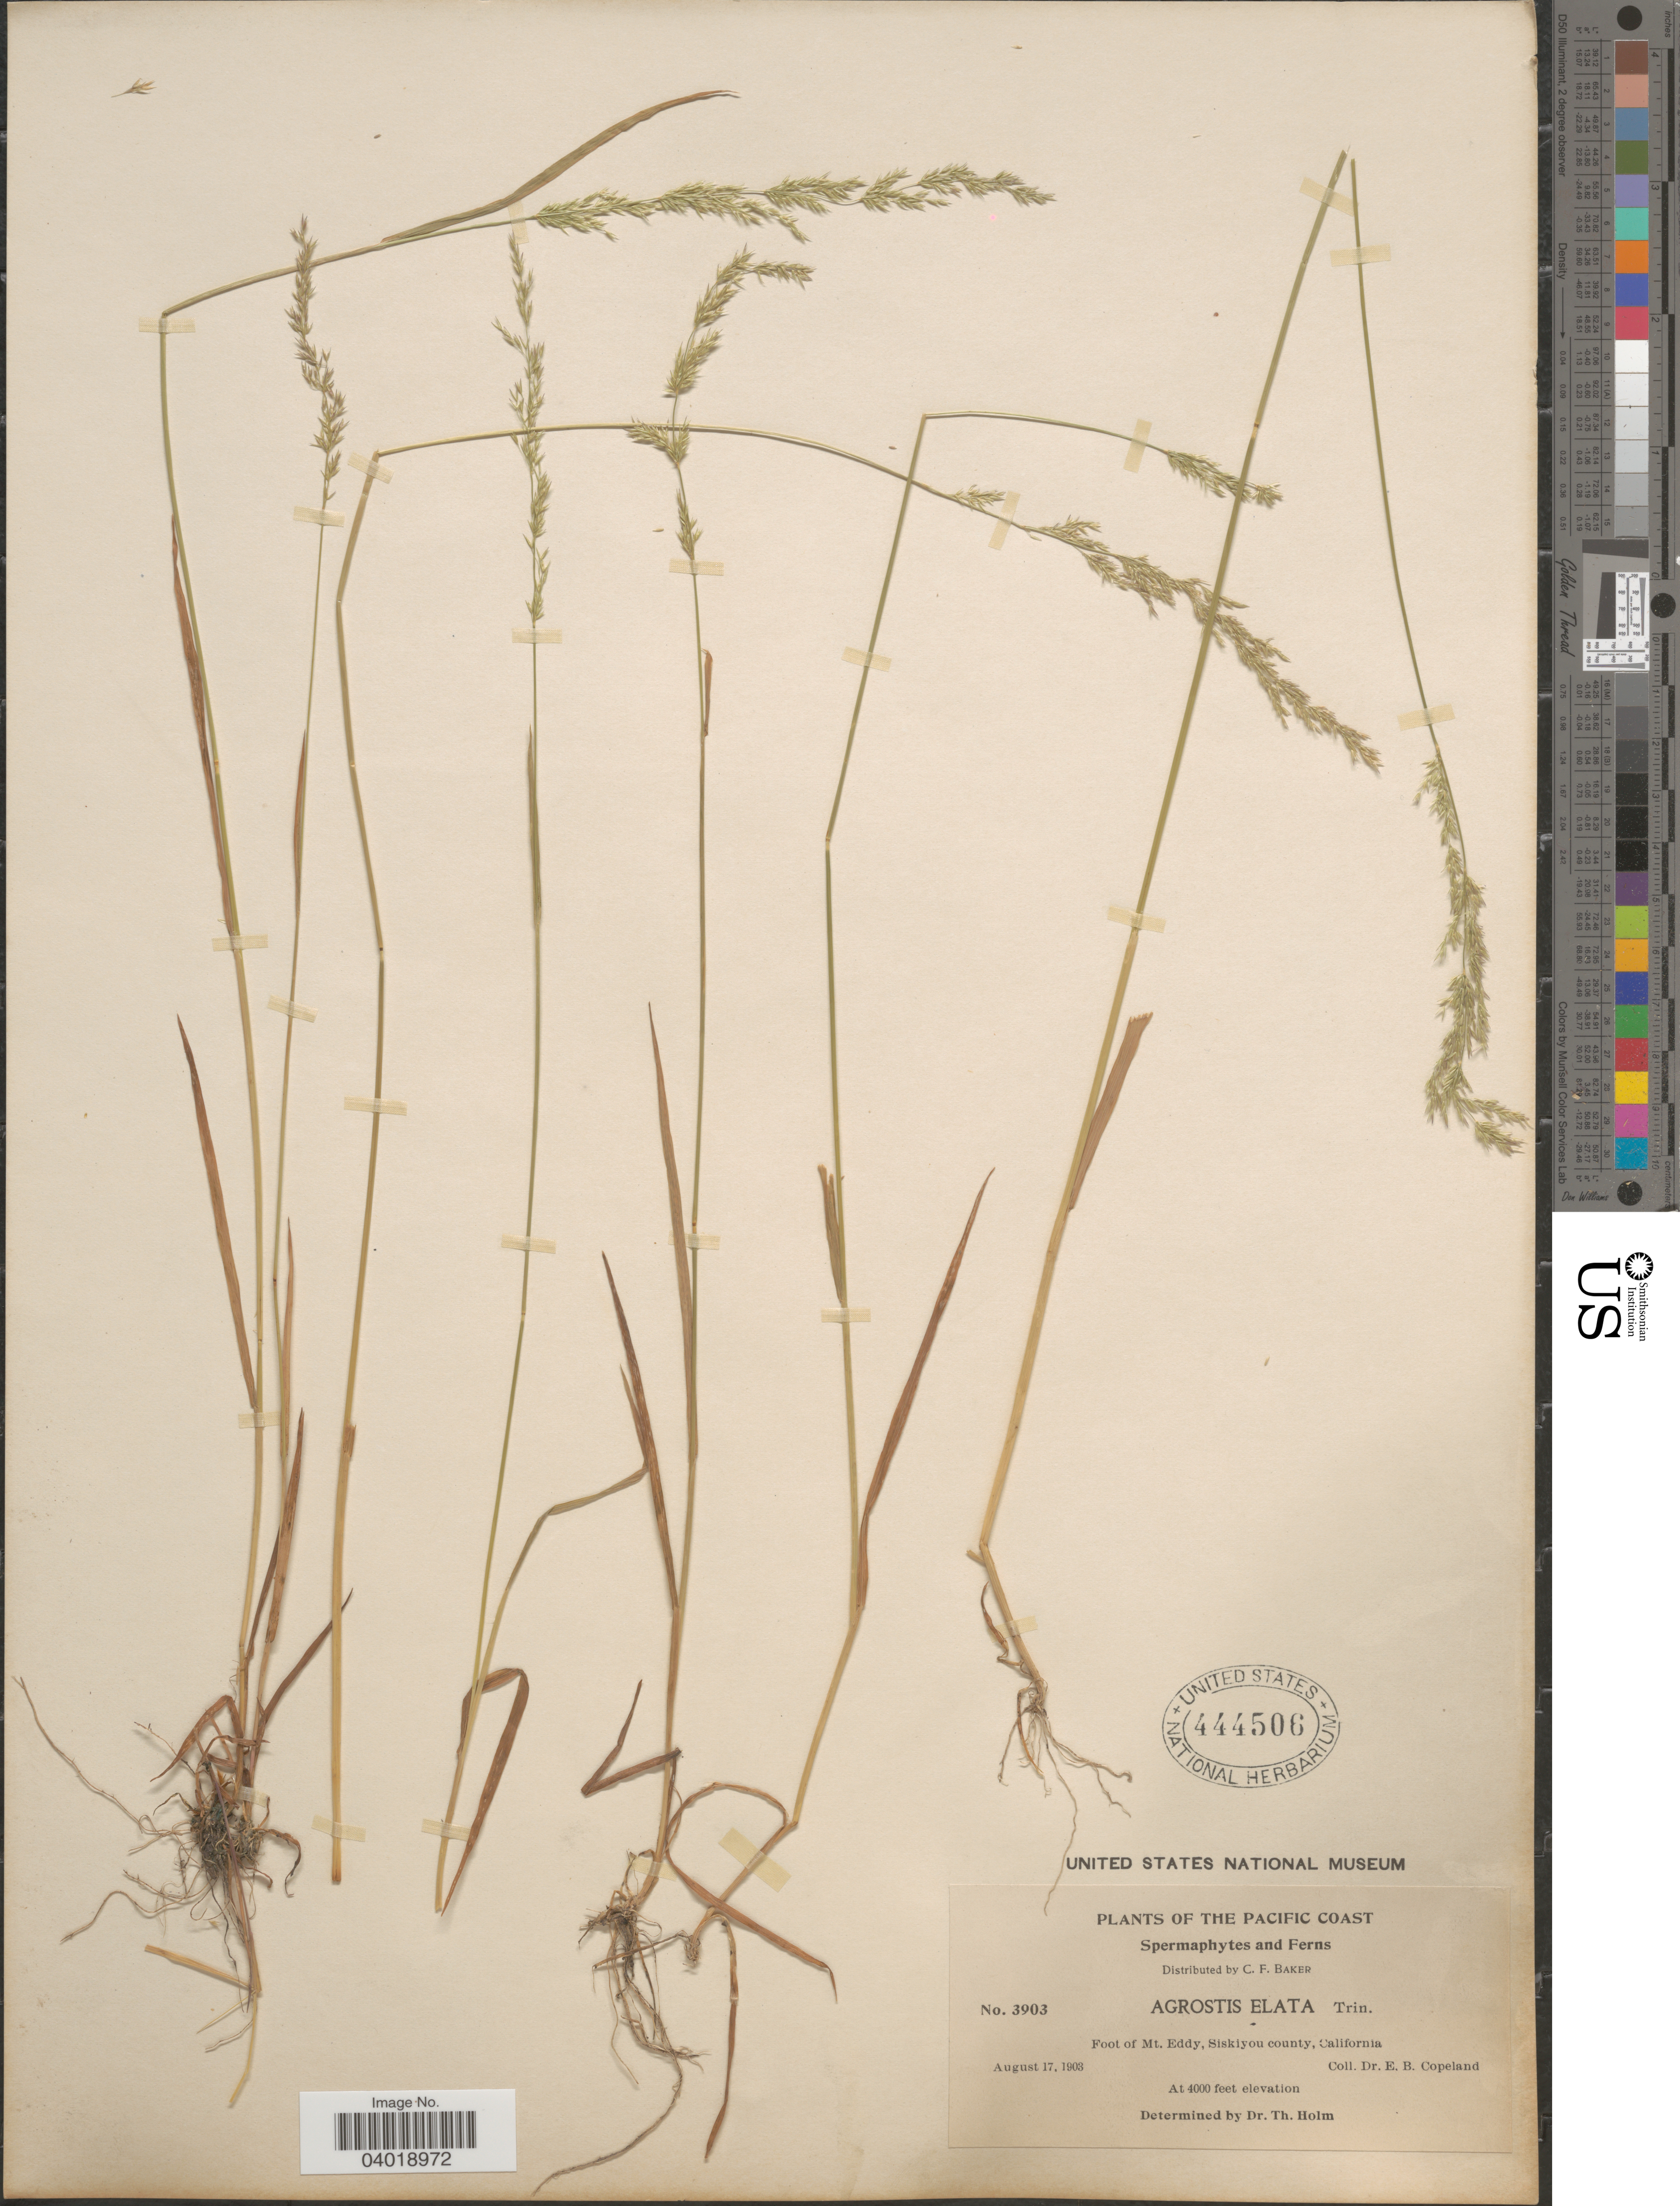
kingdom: Plantae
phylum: Tracheophyta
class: Liliopsida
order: Poales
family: Poaceae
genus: Agrostis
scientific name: Agrostis exarata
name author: Trin.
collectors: E. B. Copeland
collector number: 3903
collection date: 1903-08-17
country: United States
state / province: California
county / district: Siskiyou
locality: The Pacific Coast. Foot of Mt. Eddy, Siskiyou county.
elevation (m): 1219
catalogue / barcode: US 444506